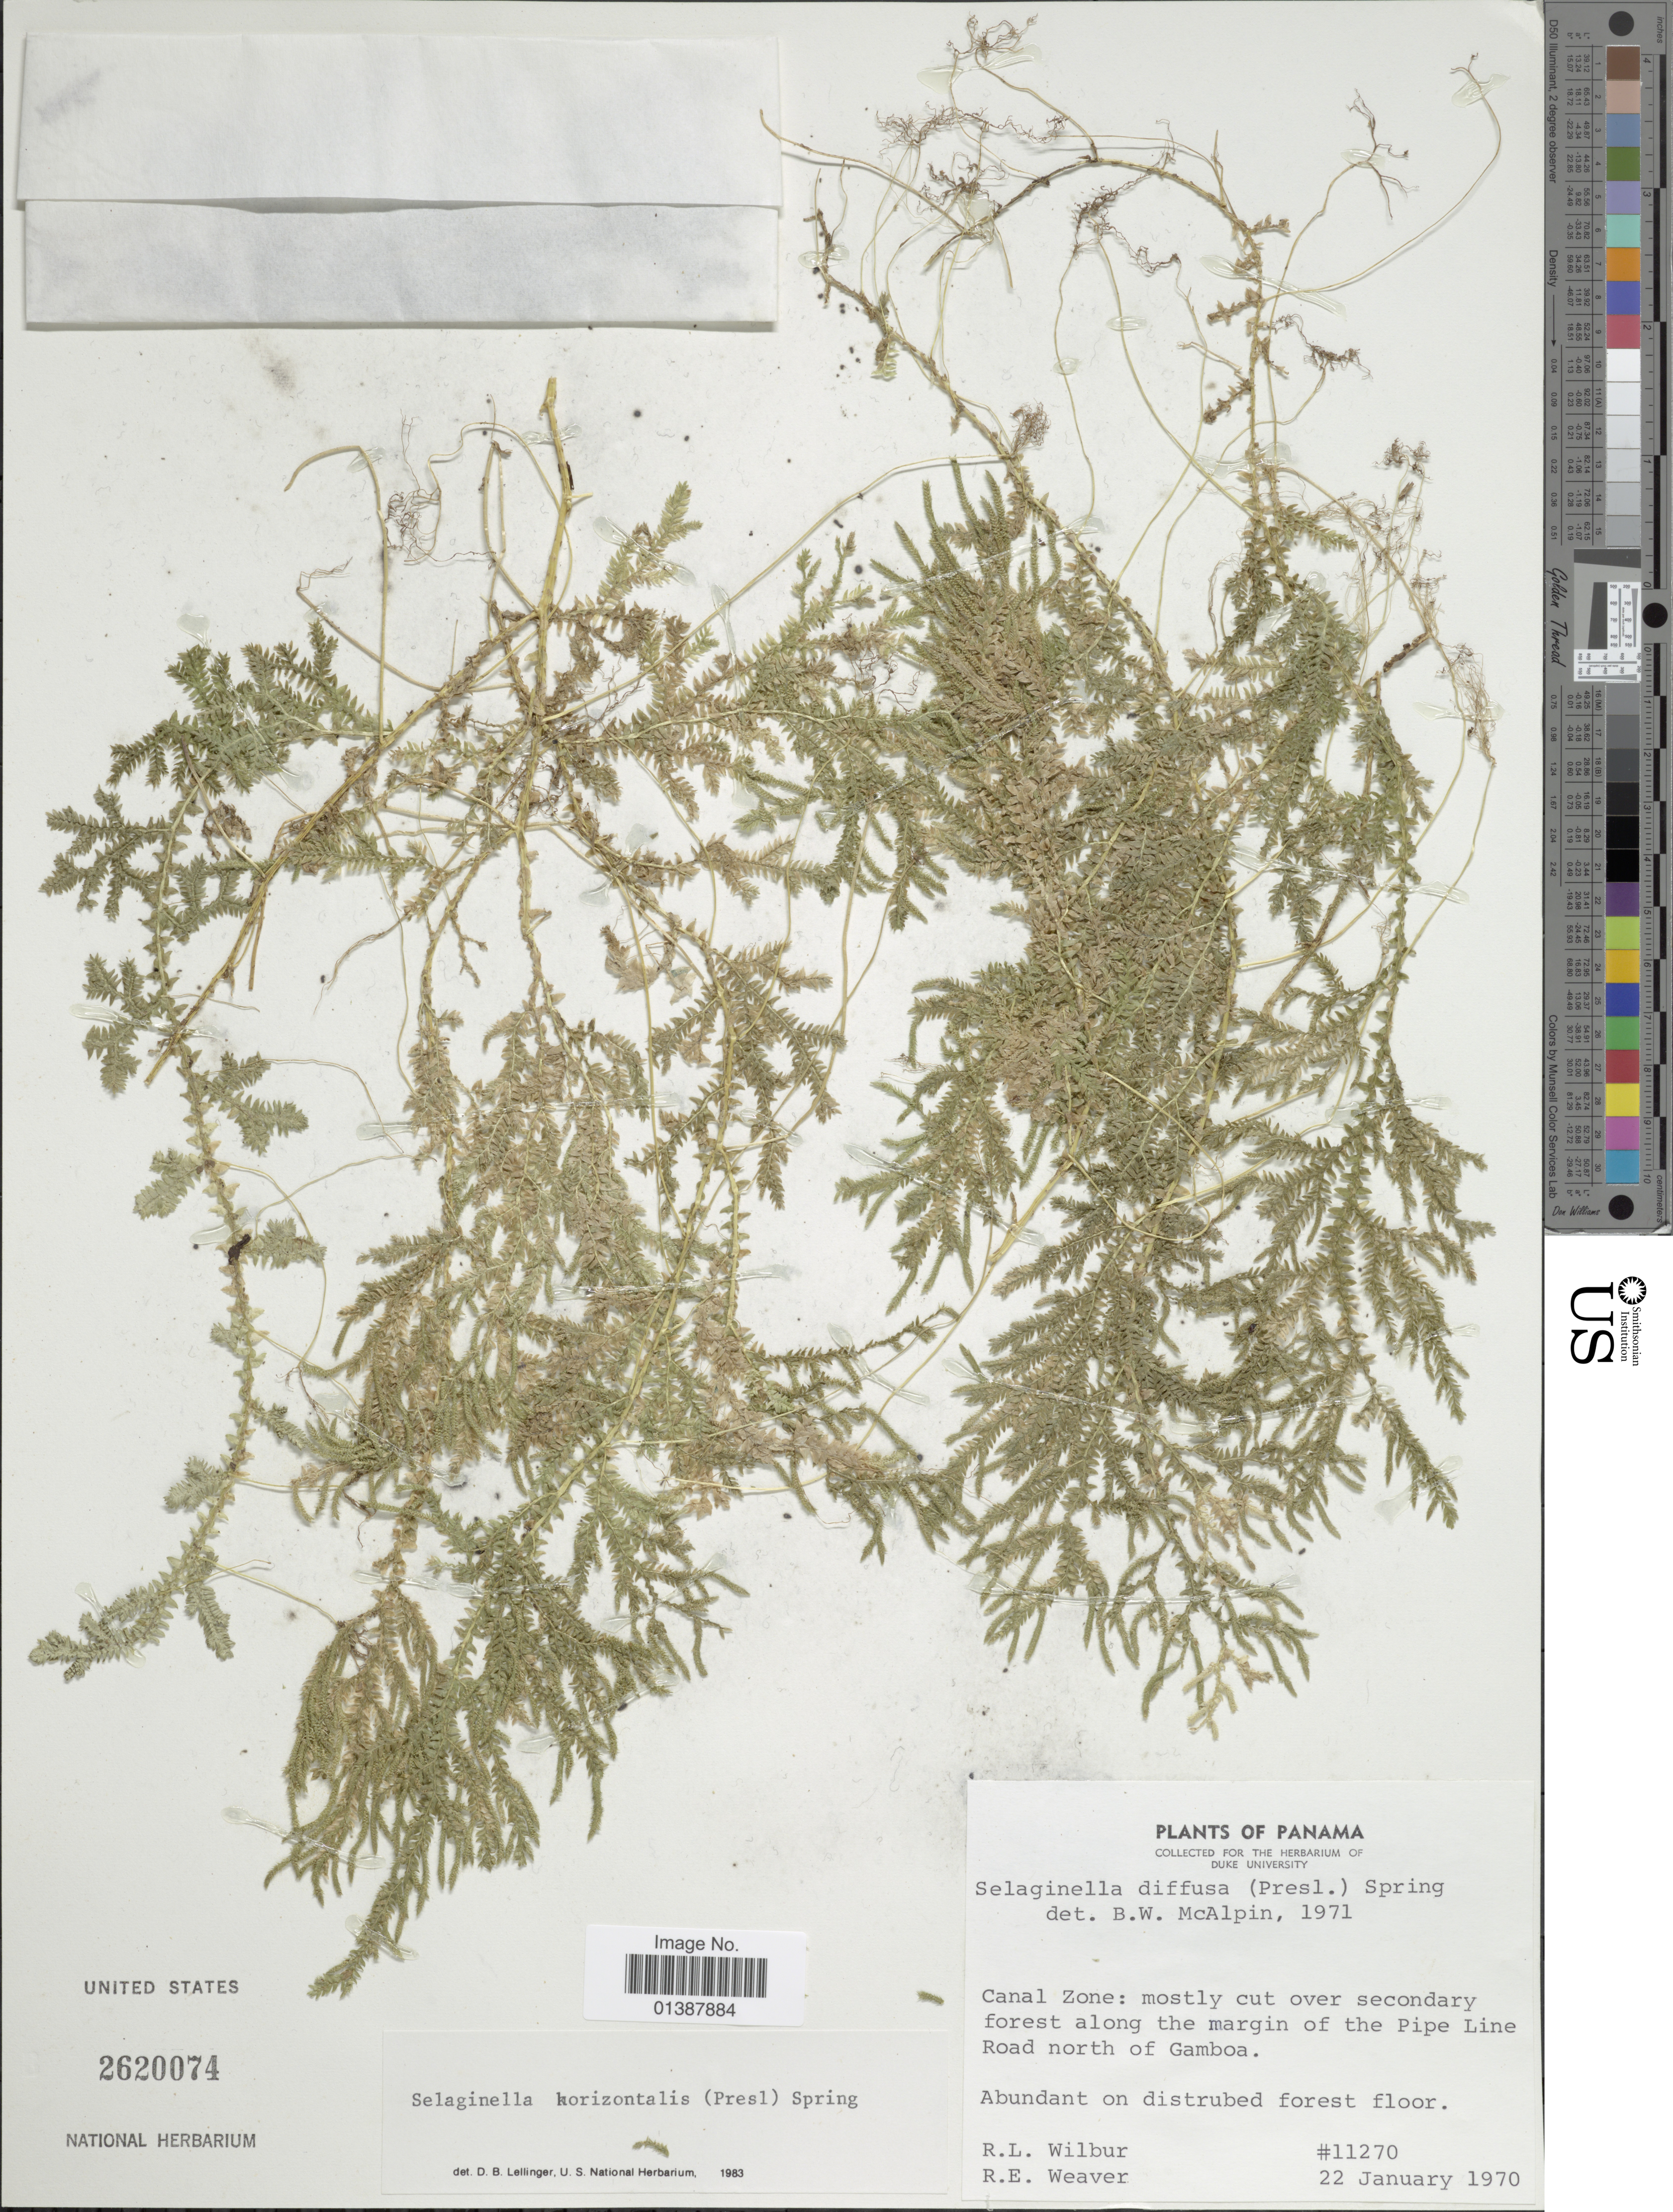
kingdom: Plantae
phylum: Tracheophyta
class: Lycopodiopsida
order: Selaginellales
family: Selaginellaceae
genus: Selaginella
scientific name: Selaginella horizontalis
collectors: R. L. Wilbur & R. E. Weaver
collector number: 11270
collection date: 1970-01-22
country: Panama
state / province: Colón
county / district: Canal Zone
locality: Canal Zone: mostly cut over secondary forest along the margin of the Pipe Line Road north of Gamboa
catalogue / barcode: US 2620074